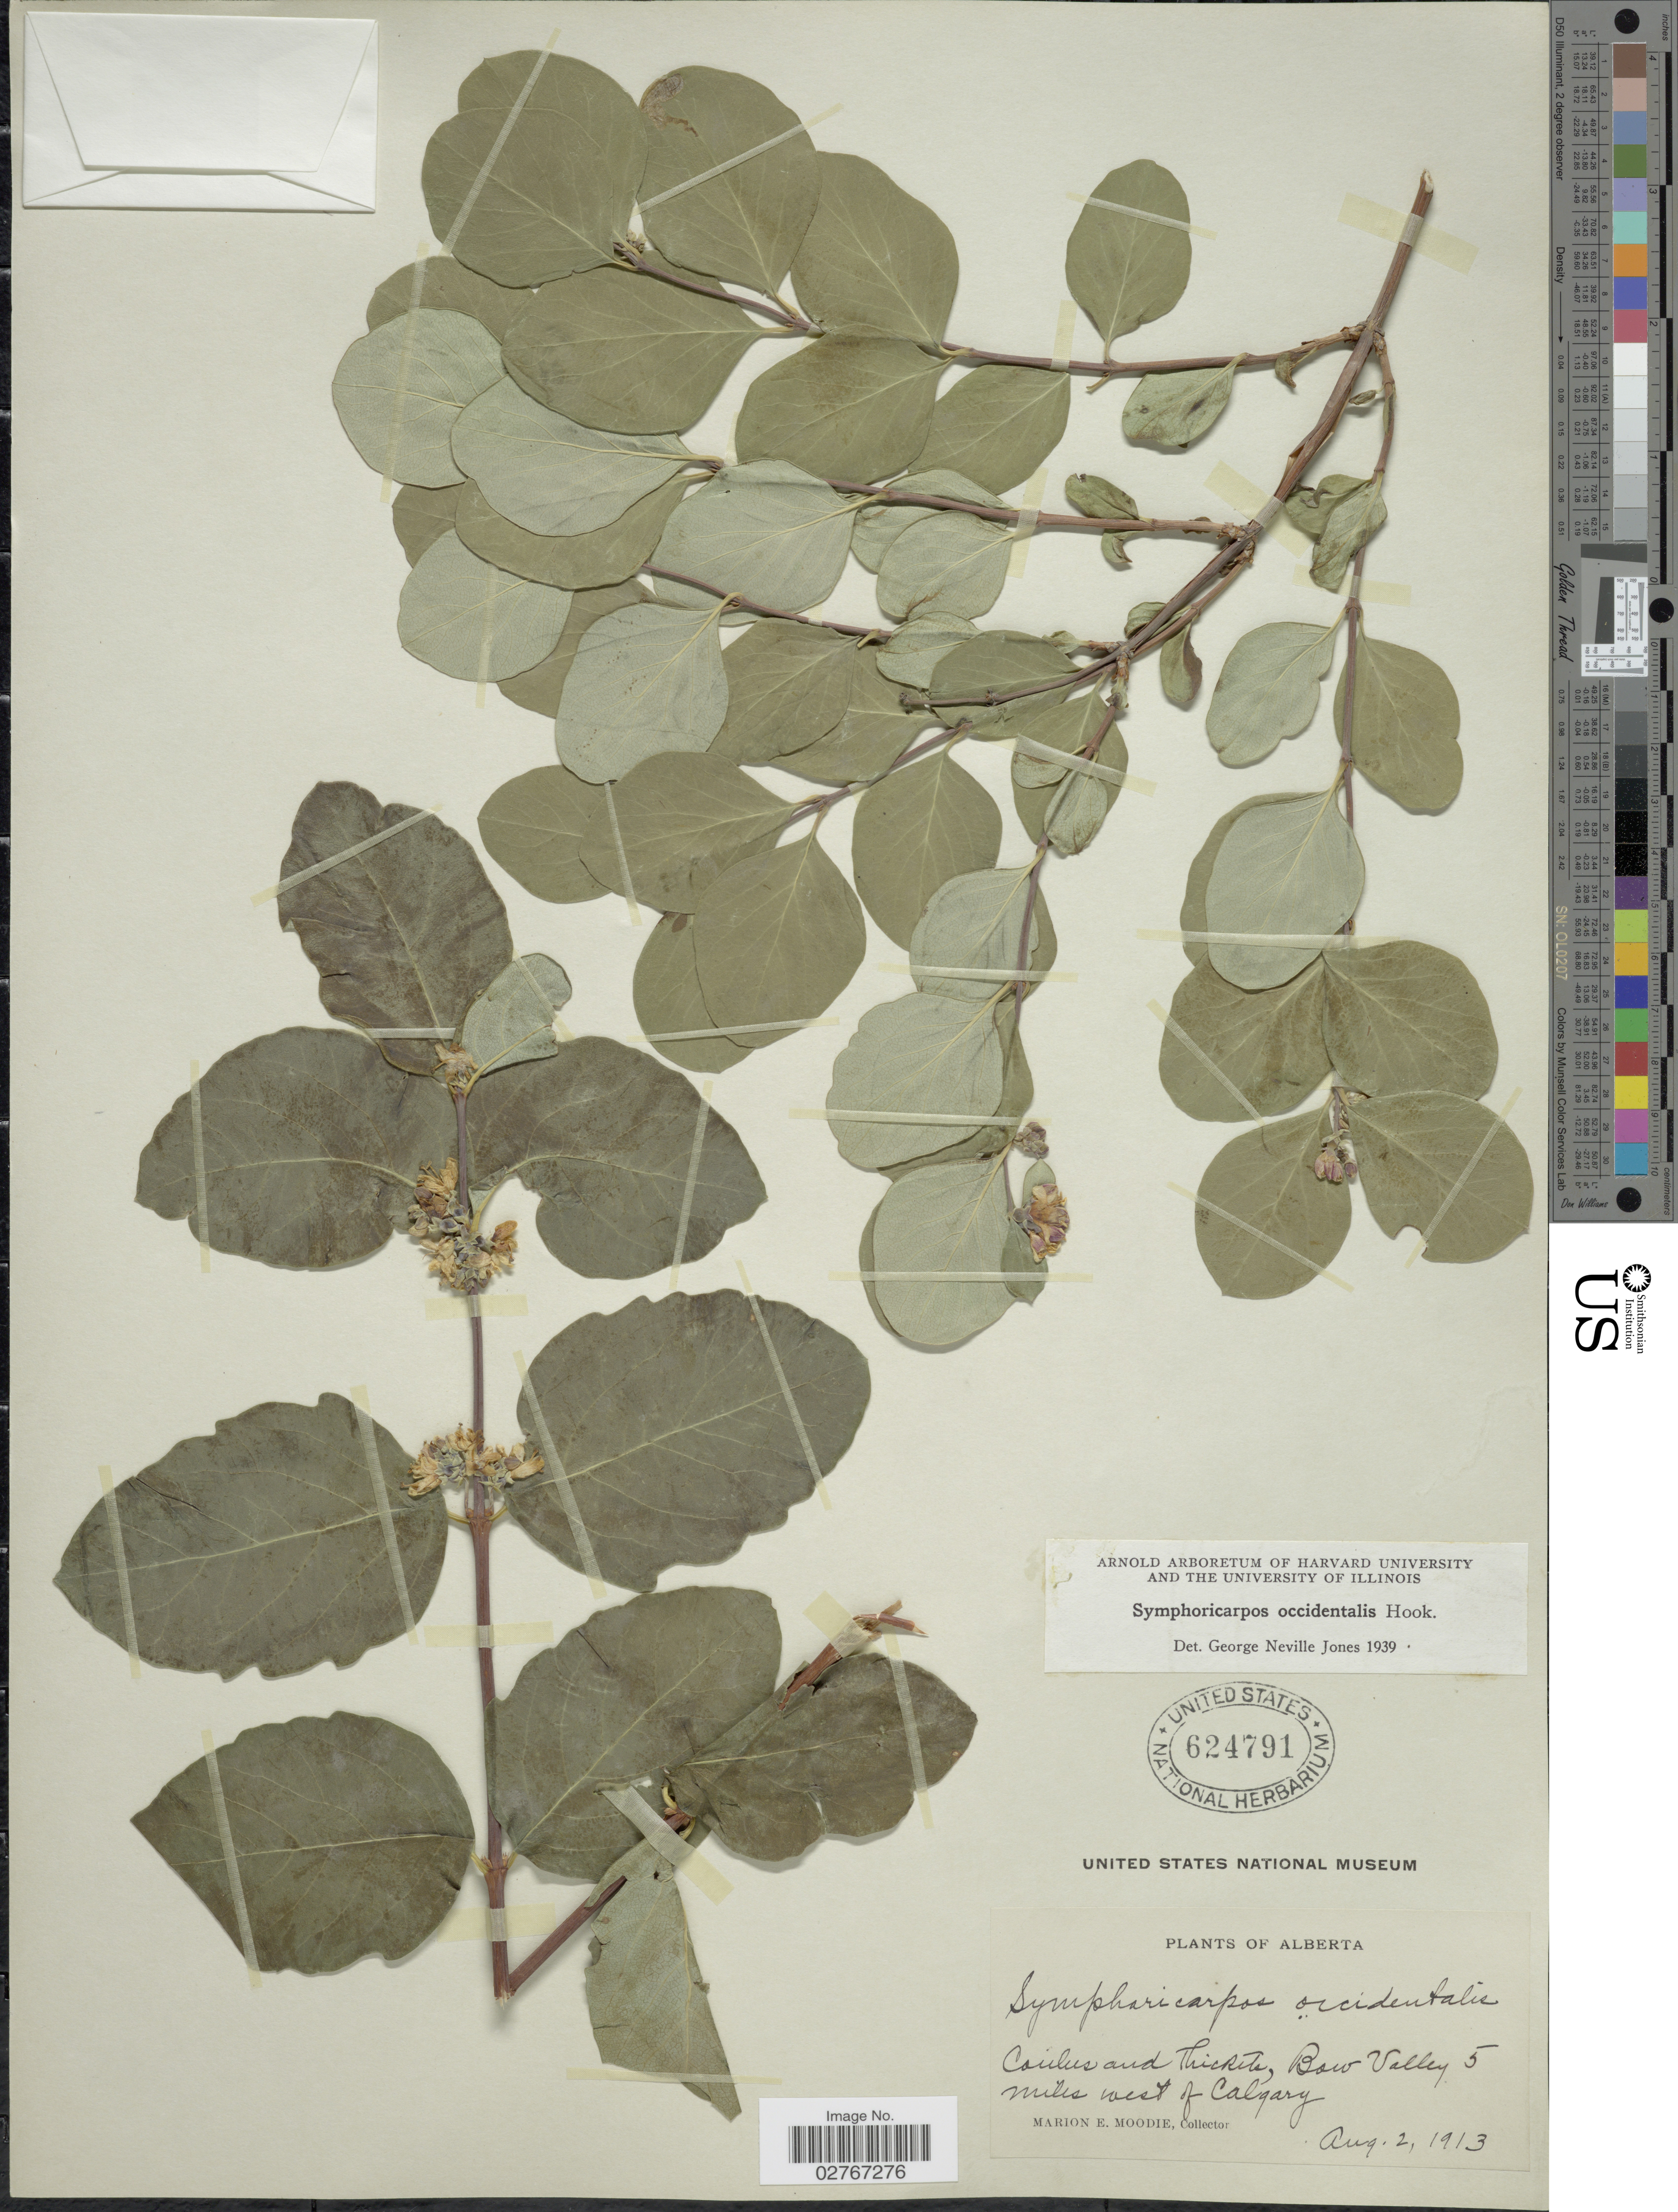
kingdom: Plantae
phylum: Tracheophyta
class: Magnoliopsida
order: Dipsacales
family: Caprifoliaceae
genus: Symphoricarpos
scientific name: Symphoricarpos occidentalis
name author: (R. Br.) Hook.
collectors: M. E. Moodie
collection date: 1913-08-02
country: Canada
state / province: Alberta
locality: Bow Valley 5 miles west of Calgary.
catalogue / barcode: US 624791